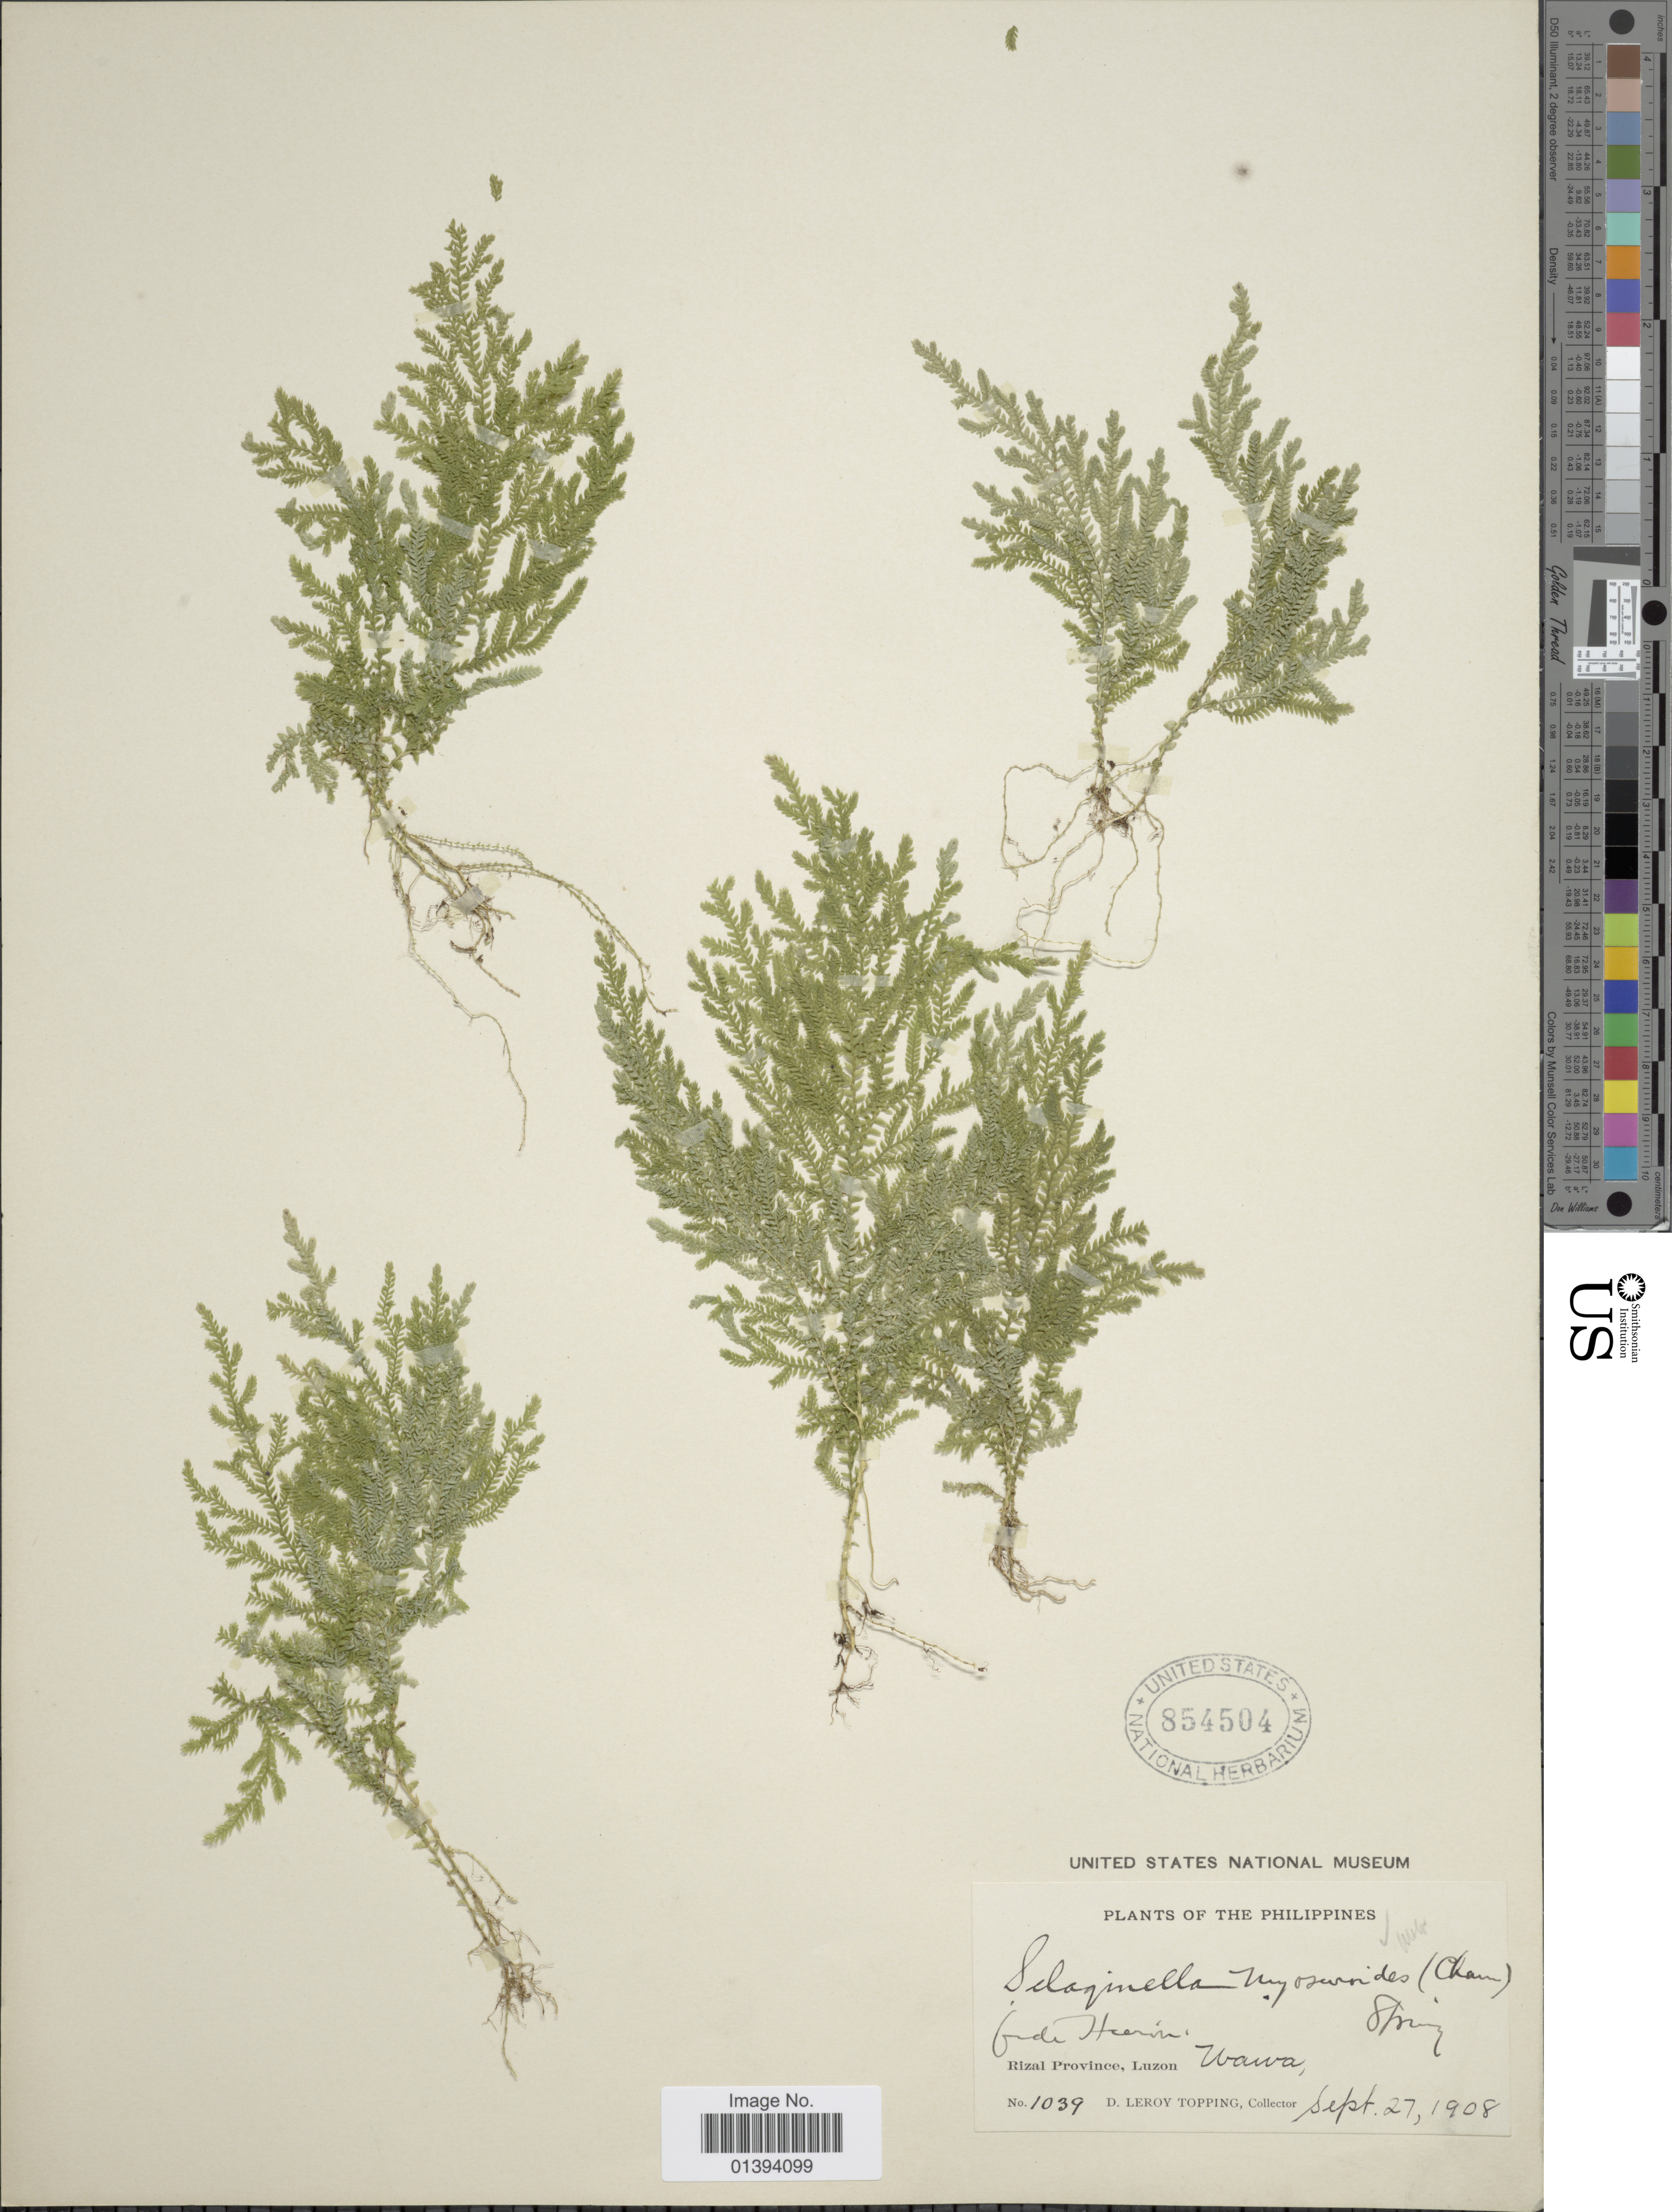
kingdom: Plantae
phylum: Tracheophyta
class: Lycopodiopsida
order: Selaginellales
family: Selaginellaceae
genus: Selaginella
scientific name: Selaginella myosuroides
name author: (Kaulf.) Spring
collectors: D. L. Topping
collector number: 1039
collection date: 1908-09-27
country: Philippines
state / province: Central Luzon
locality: [illegible text], Rizal Province, Luzon Wawa.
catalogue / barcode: US 854504